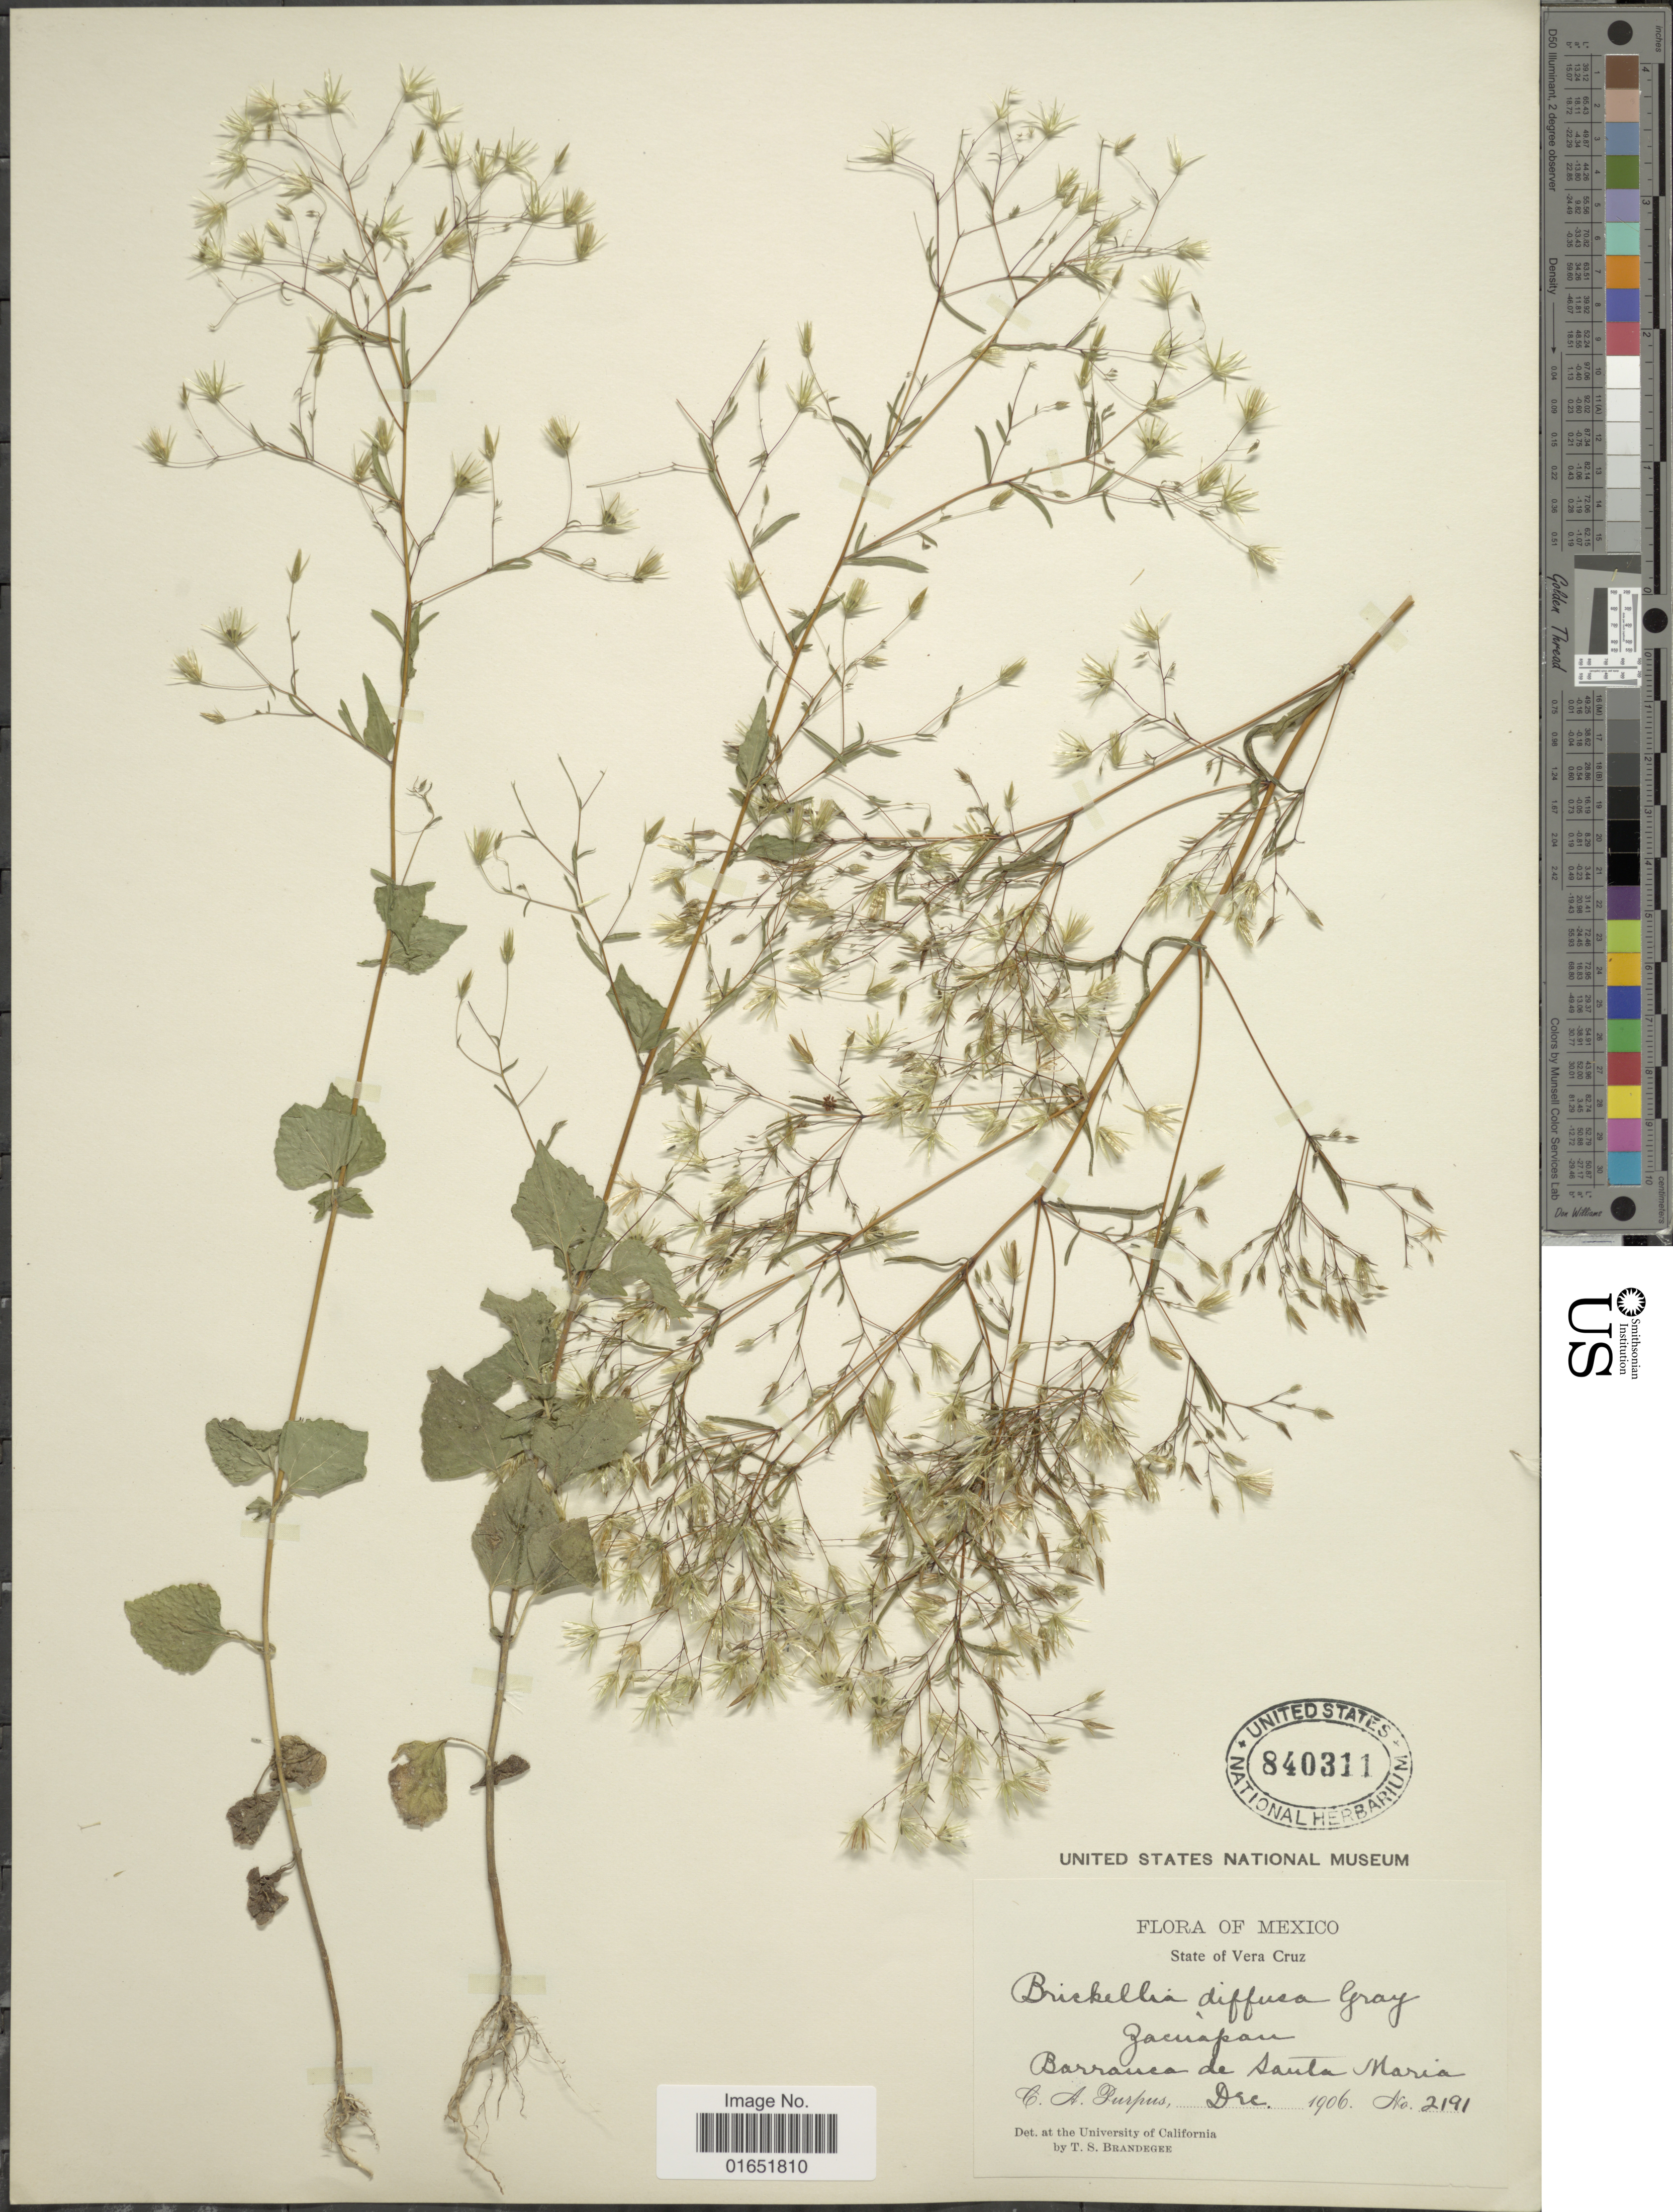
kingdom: Plantae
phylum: Tracheophyta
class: Magnoliopsida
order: Asterales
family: Asteraceae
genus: Brickellia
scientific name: Brickellia diffusa M.E. Jones, nom illeg.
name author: M.E. Jones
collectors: C. A. Purpus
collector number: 2191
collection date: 1906-12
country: Mexico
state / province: Veracruz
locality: State Vera Cruz, Zacuapan, Barranca de Santa Maria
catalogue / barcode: US 840311